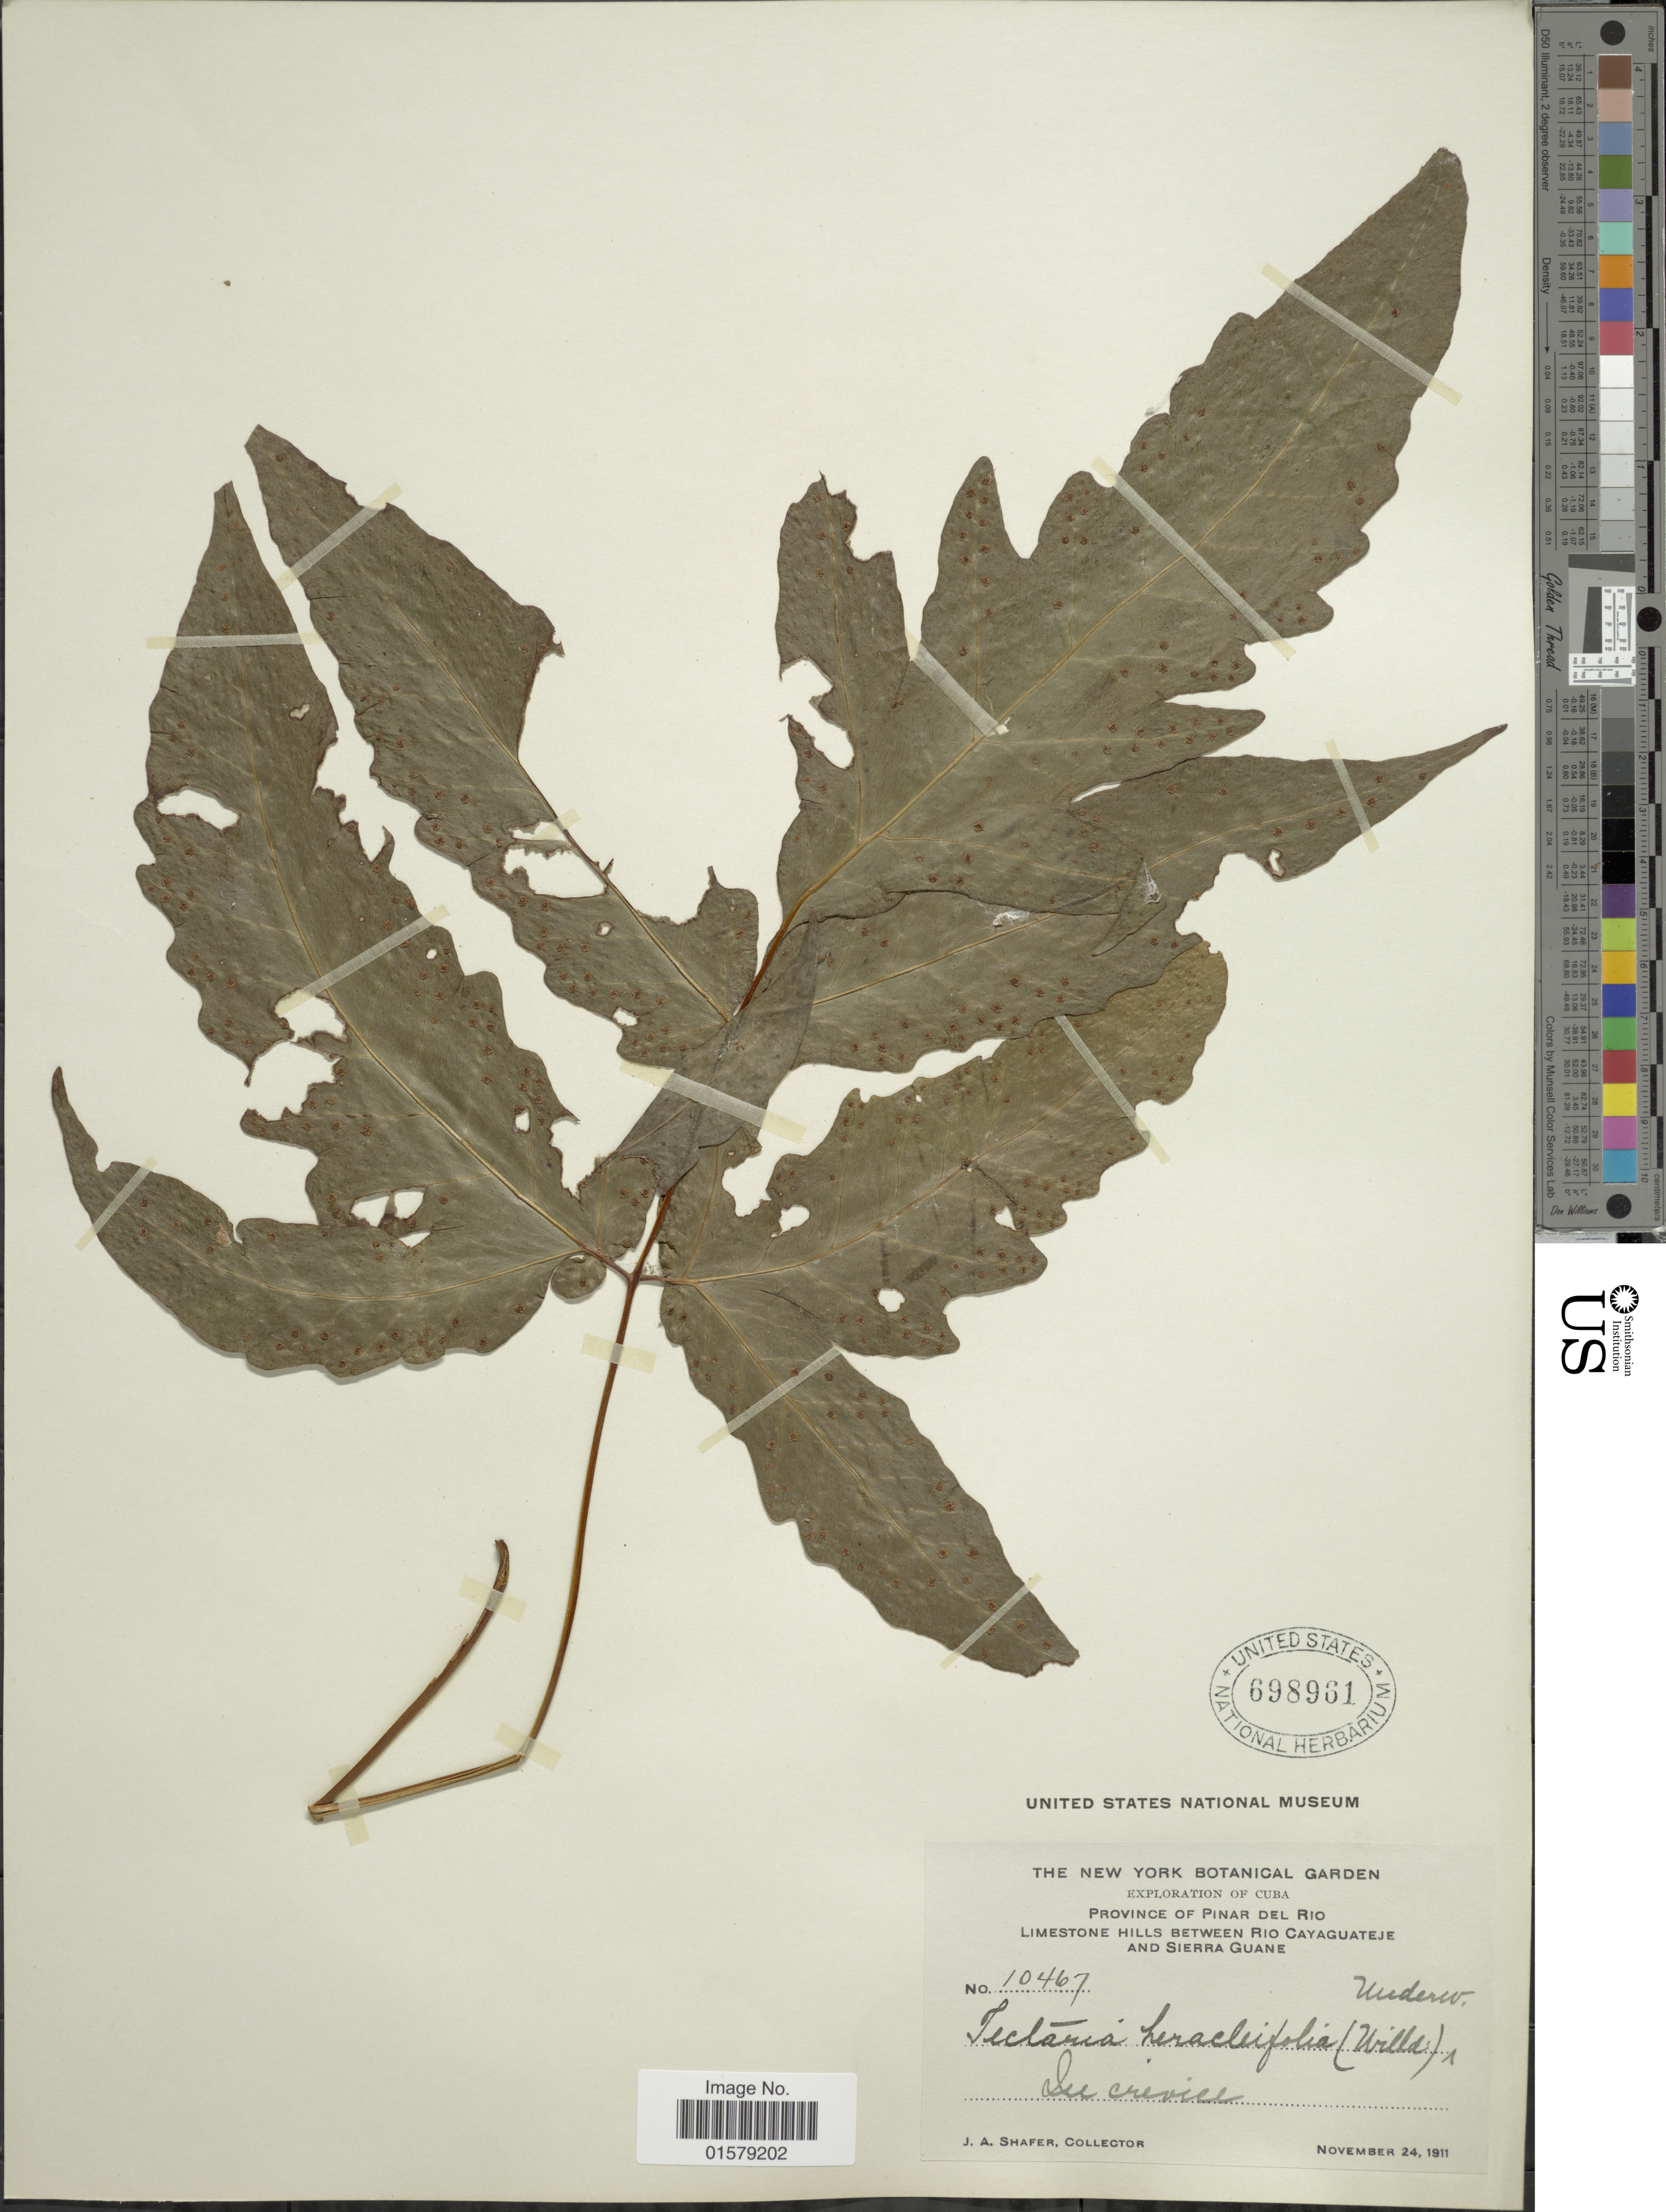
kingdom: Plantae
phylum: Tracheophyta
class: Polypodiopsida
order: Polypodiales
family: Tectariaceae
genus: Tectaria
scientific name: Tectaria heracleifolia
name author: (Willd.) Underw.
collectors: J. A. Shafer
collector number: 10467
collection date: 1911-11-24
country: Cuba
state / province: Pinar del Río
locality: Limestone hills between Rio Cayaguateje and Sierra Guane.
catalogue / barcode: US 698961